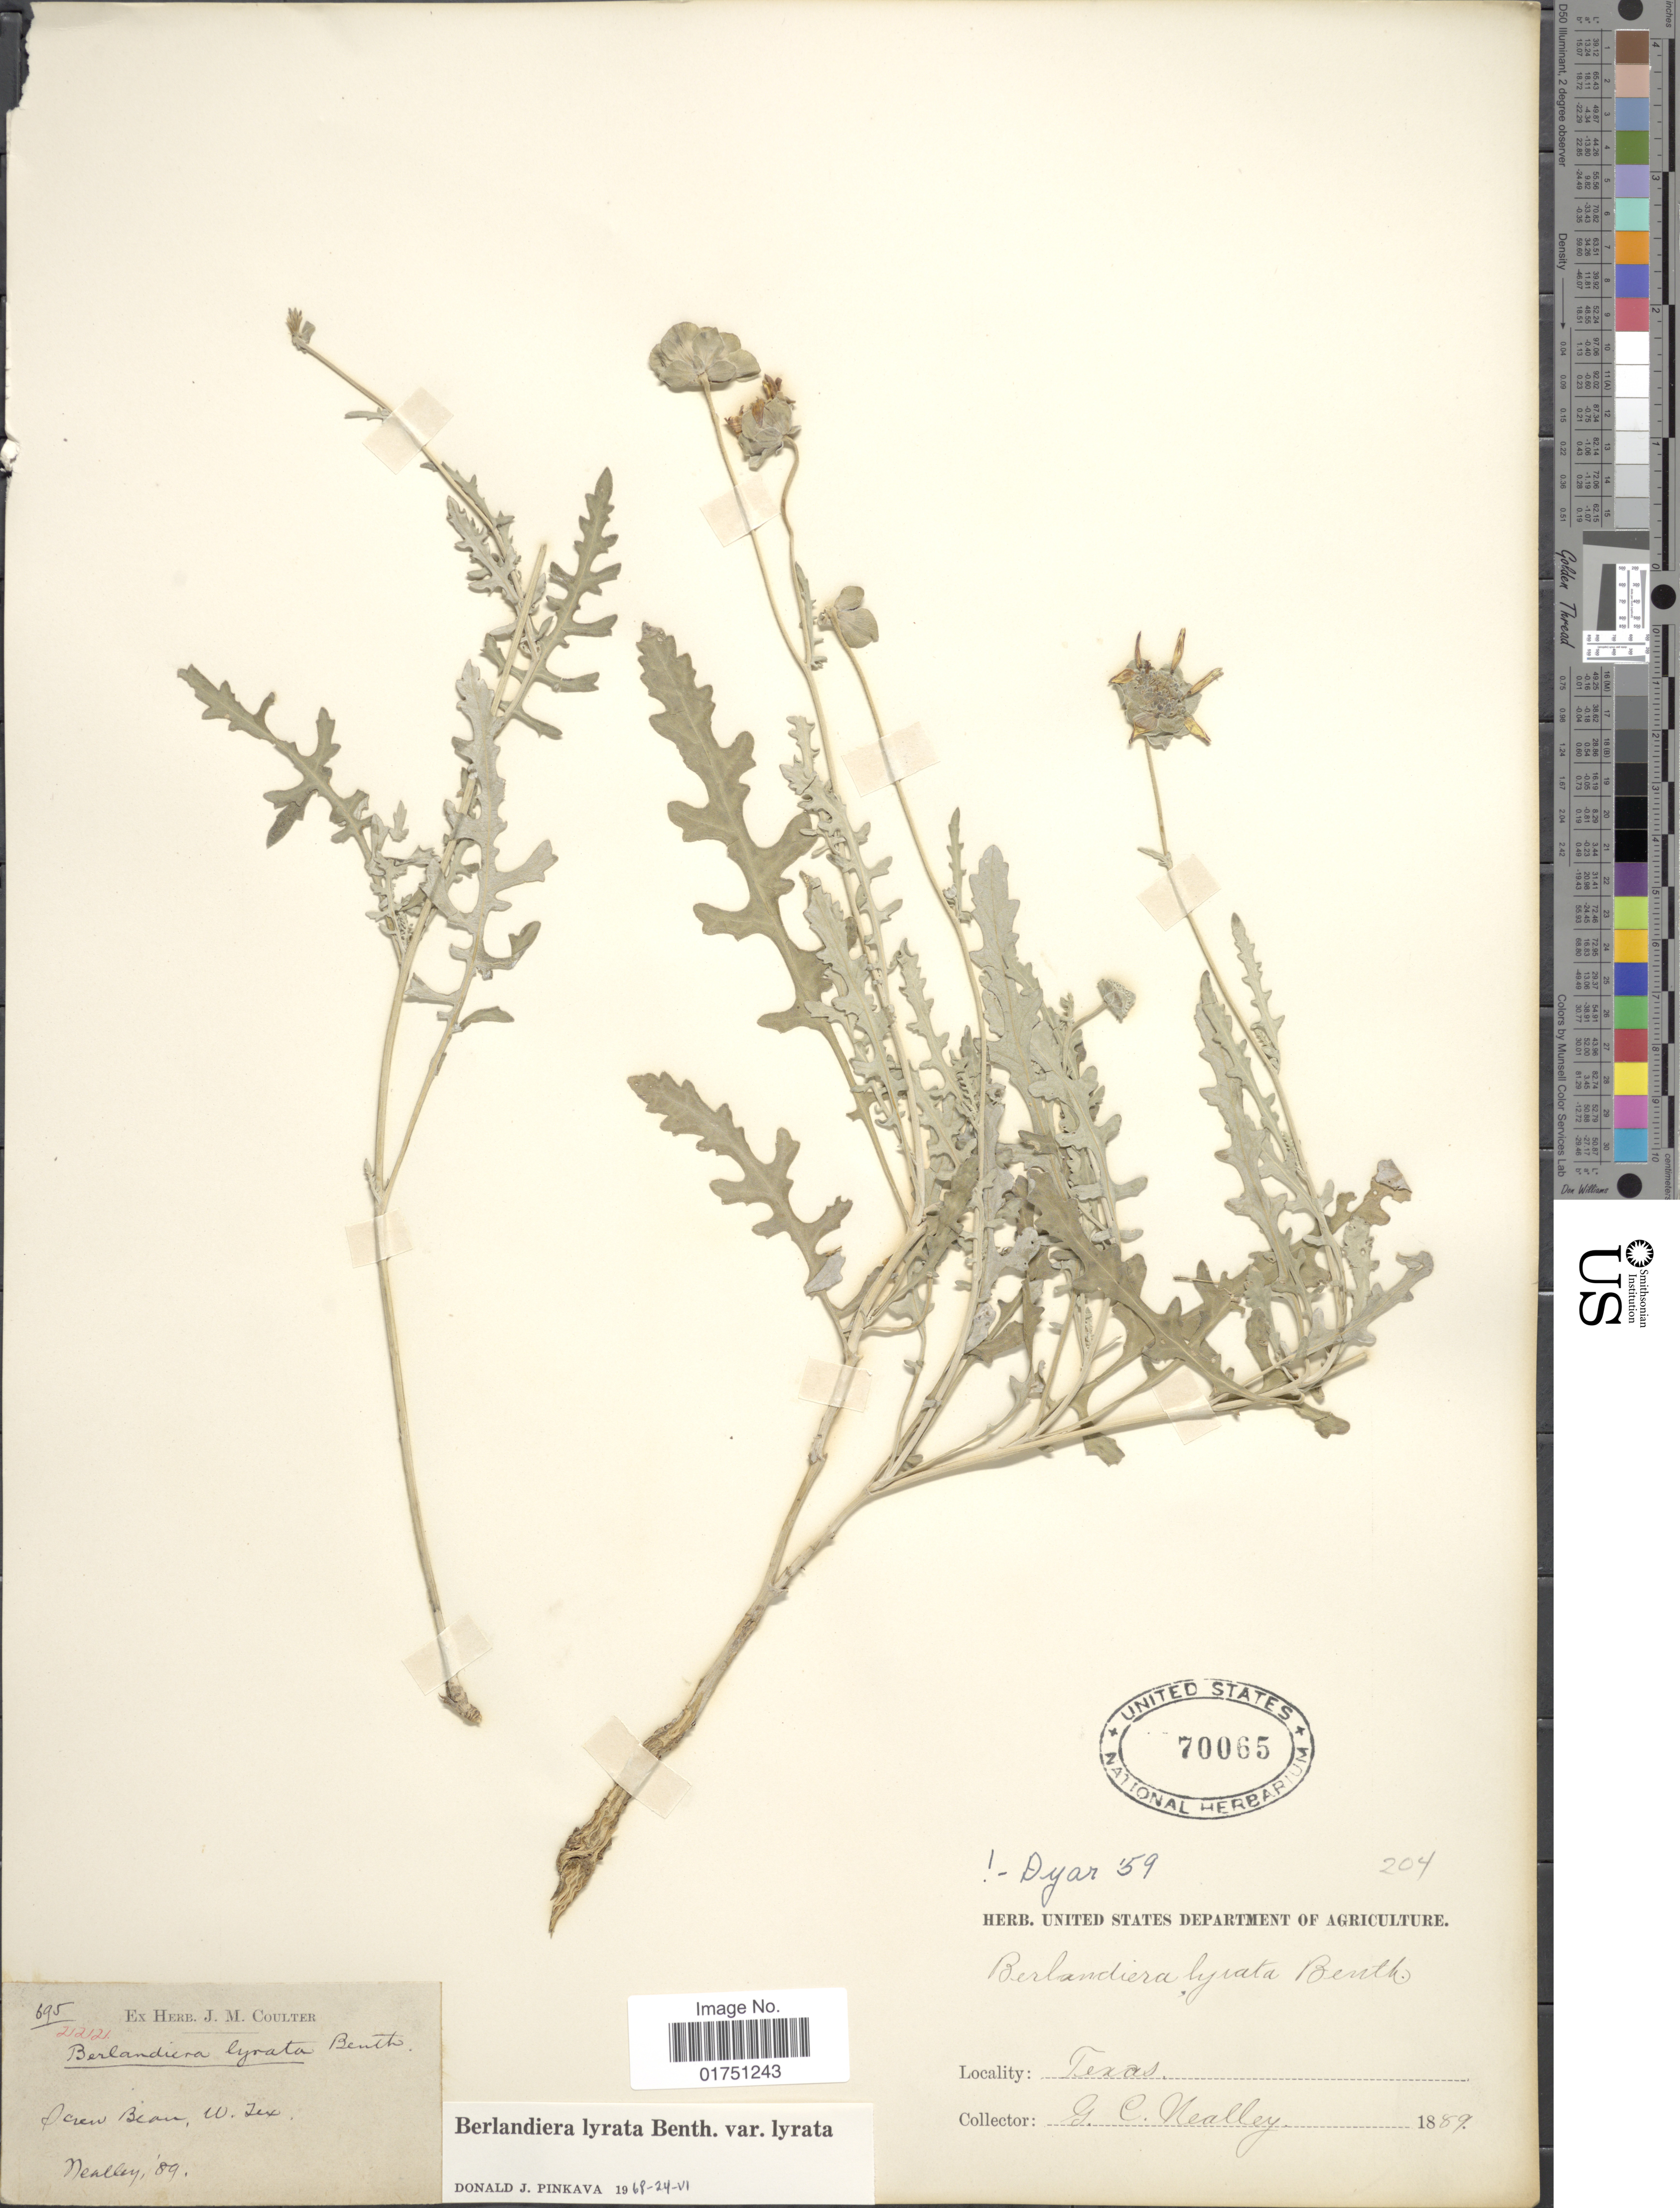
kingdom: Plantae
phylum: Tracheophyta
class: Magnoliopsida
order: Asterales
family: Asteraceae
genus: Berlandiera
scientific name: Berlandiera lyrata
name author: Benth.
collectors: G. C. Nealley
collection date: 1889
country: United States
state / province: Texas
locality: Drew Bean, W. Tex.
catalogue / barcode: US 70065